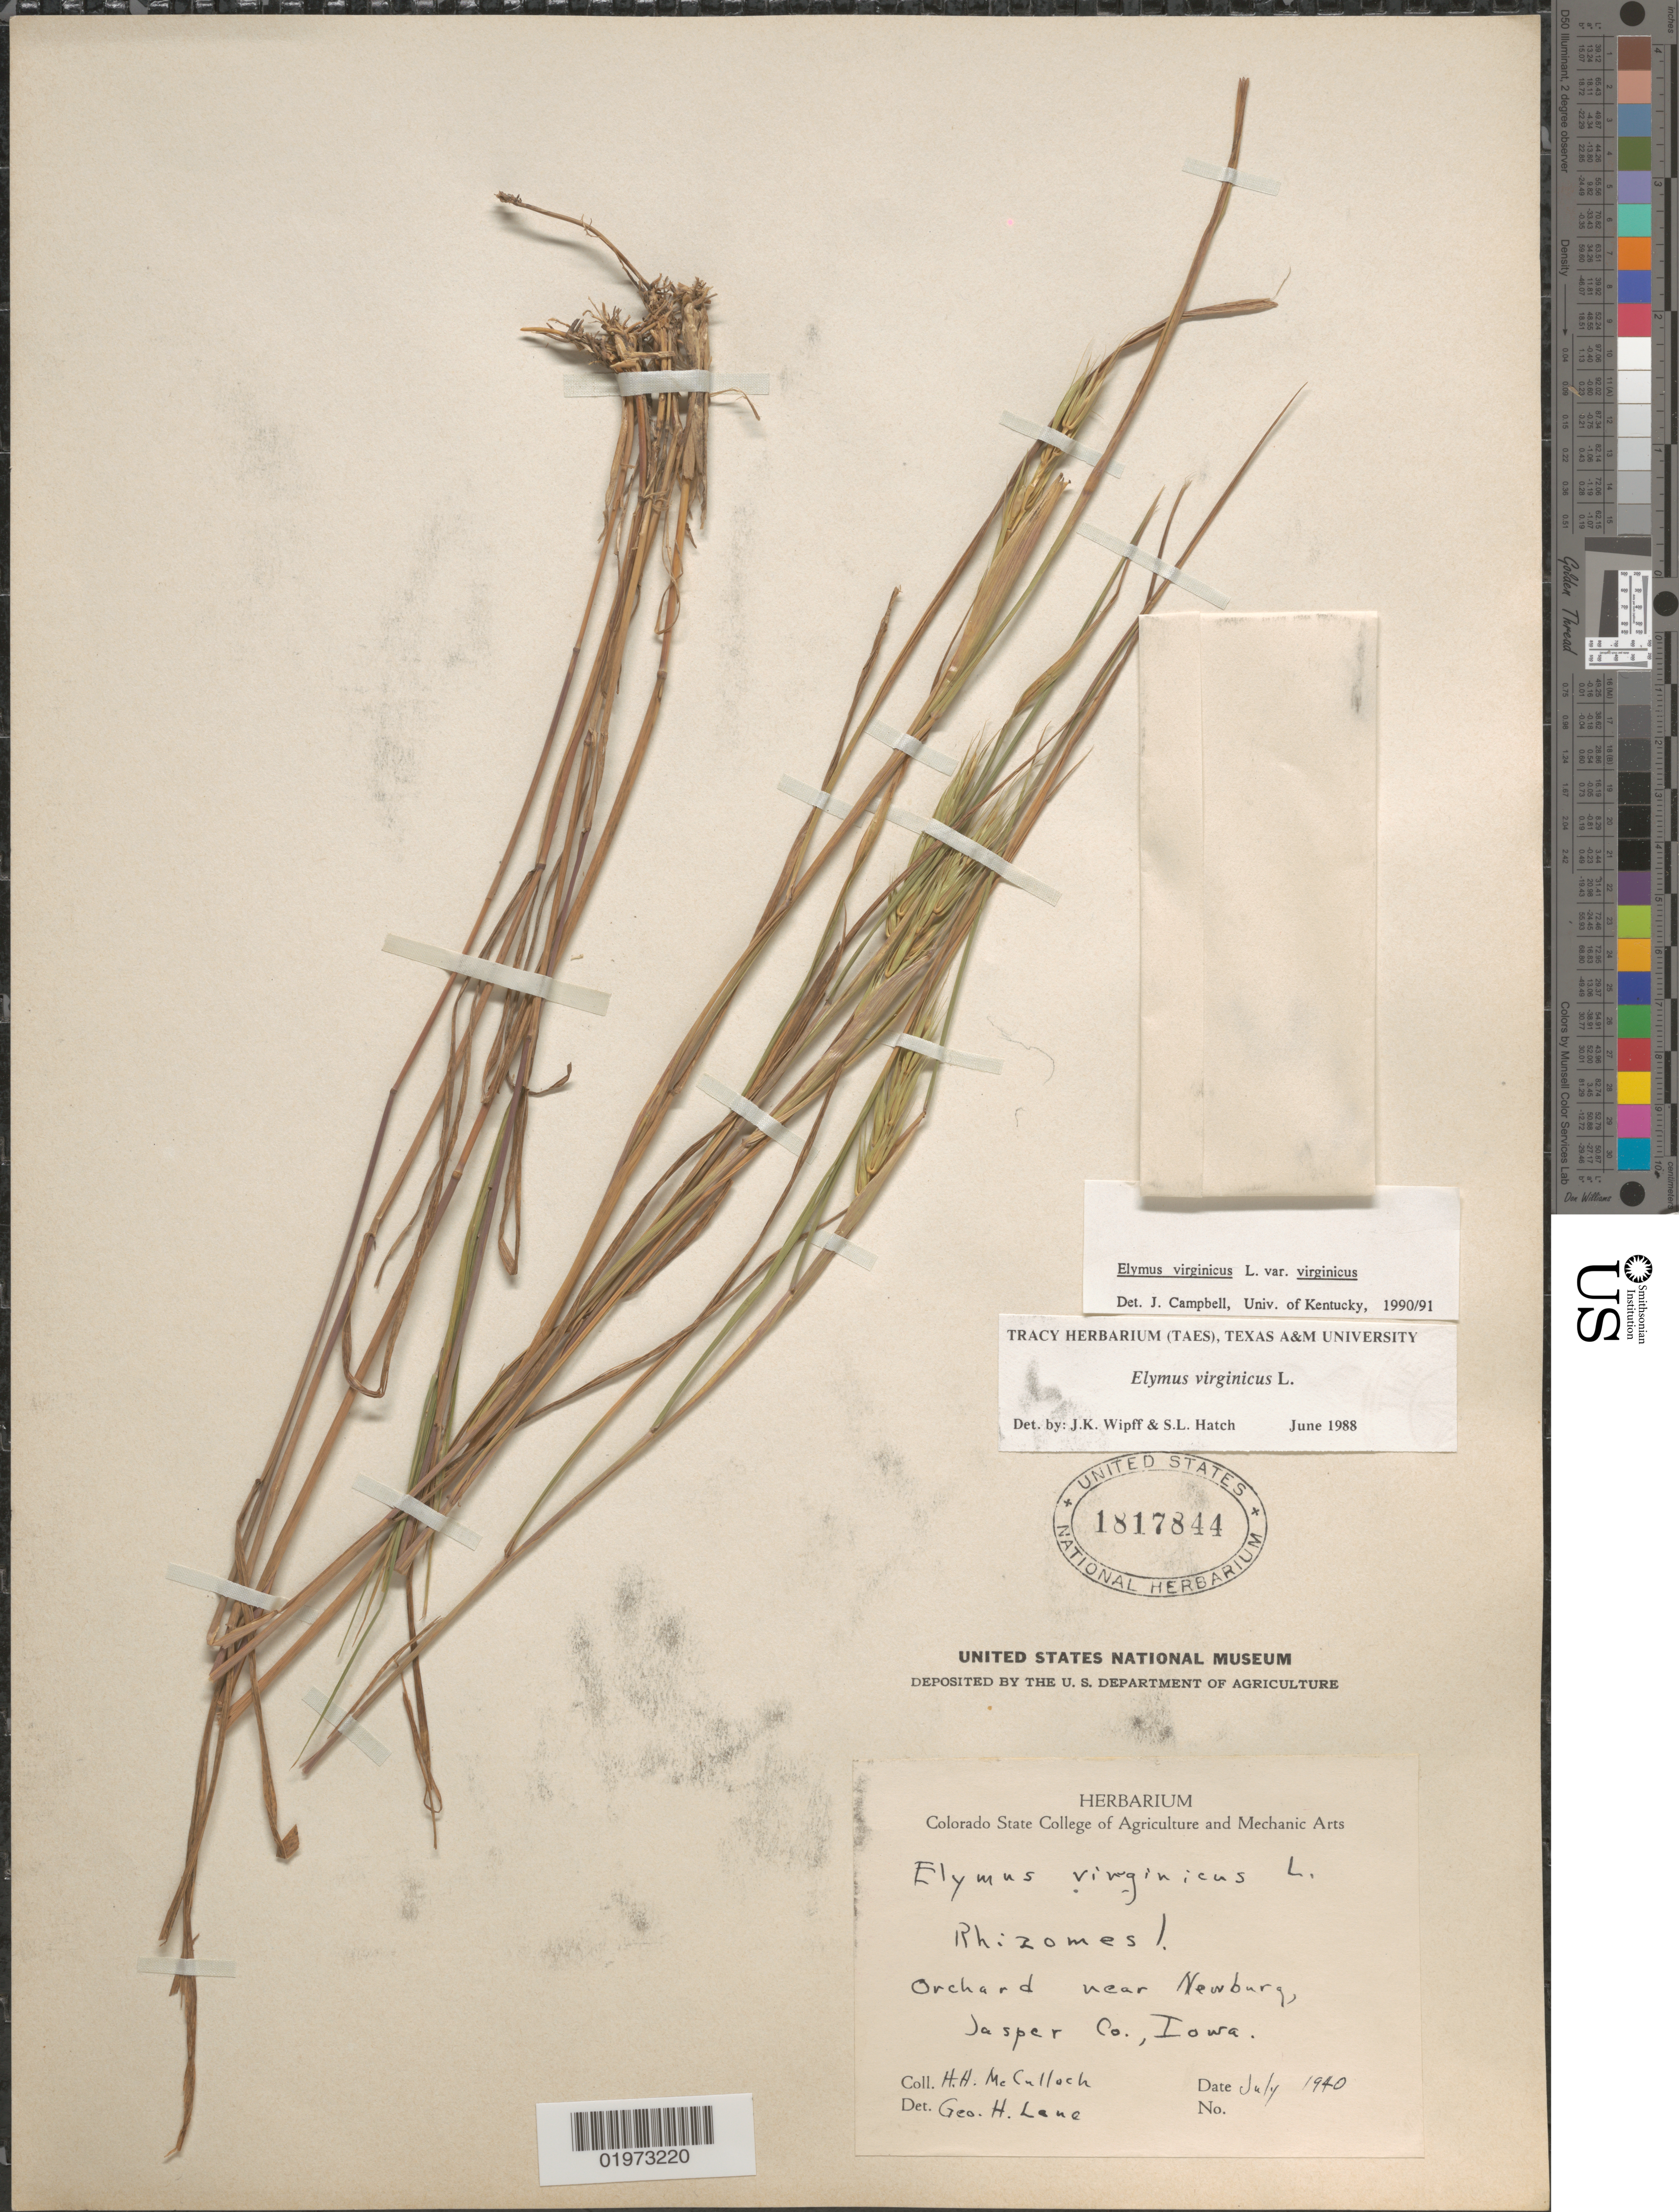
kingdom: Plantae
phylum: Tracheophyta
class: Liliopsida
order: Poales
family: Poaceae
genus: Elymus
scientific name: Elymus virginicus var. virginicus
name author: L.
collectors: H. McCulloch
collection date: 1940-07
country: United States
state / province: Iowa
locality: Orchard near Newburg, Jasper Co.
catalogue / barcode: US 1817844